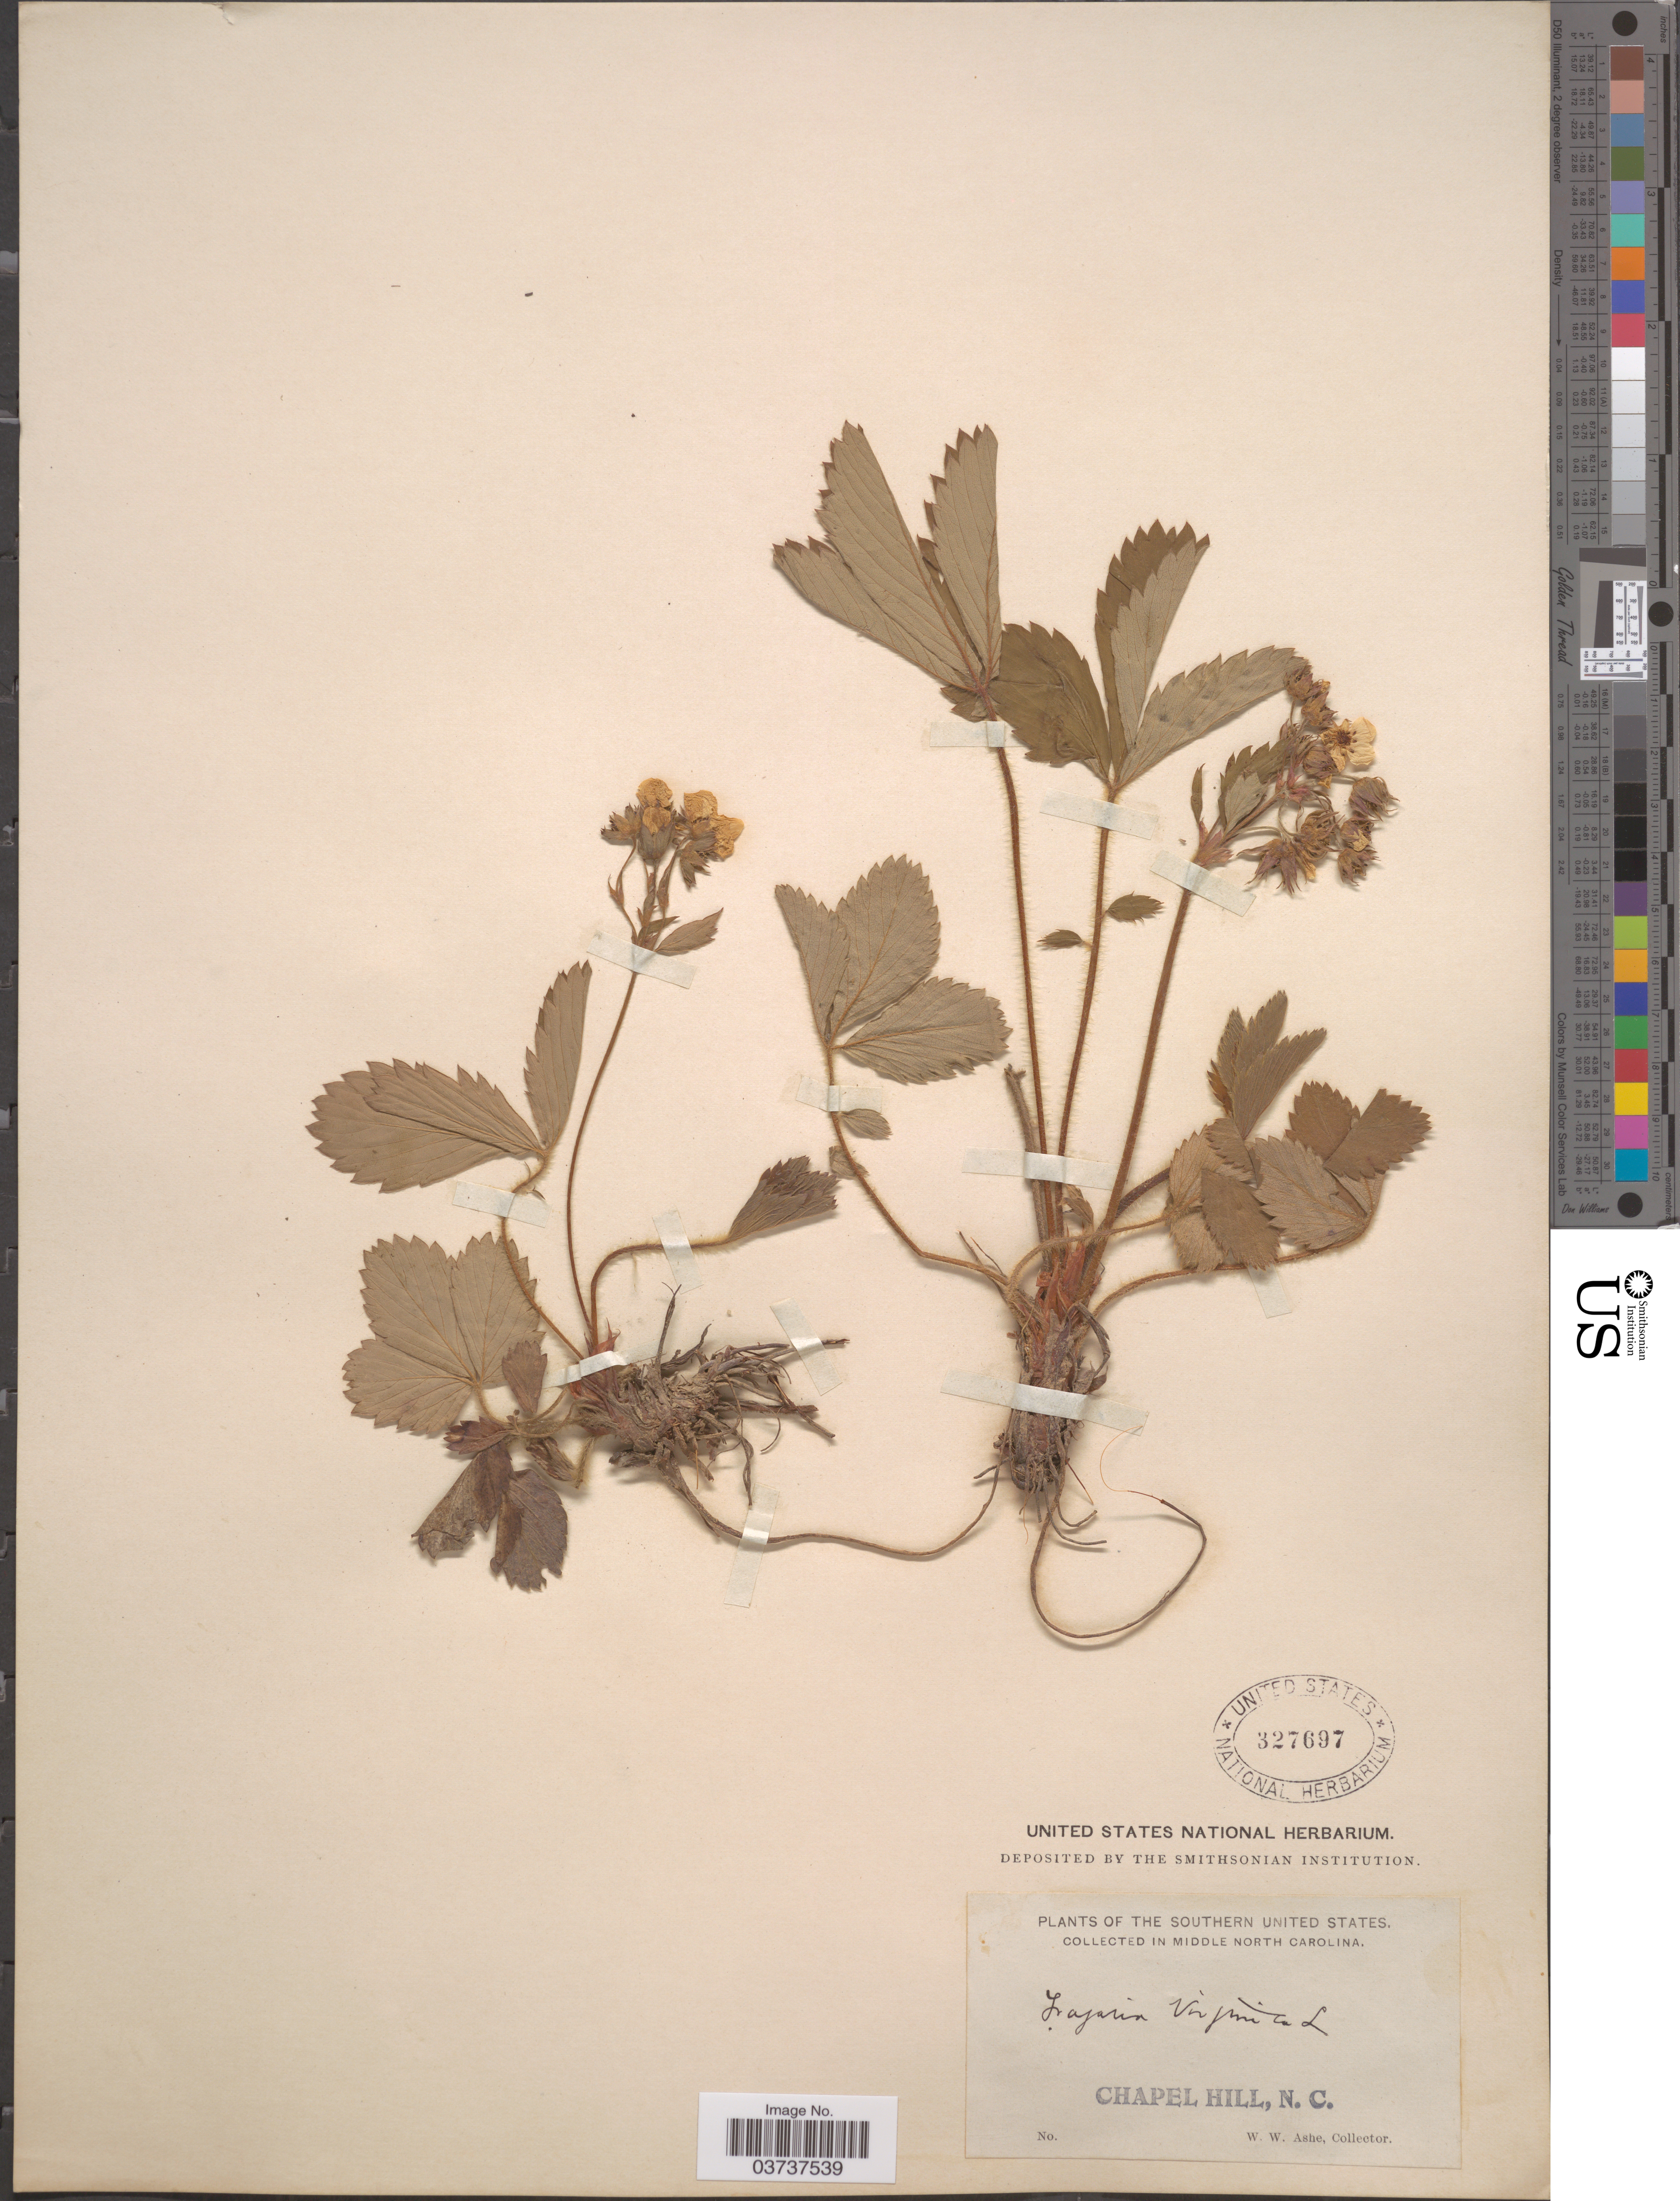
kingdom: Plantae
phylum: Tracheophyta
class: Magnoliopsida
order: Rosales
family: Rosaceae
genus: Fragaria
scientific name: Fragaria virginiana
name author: Mill.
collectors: W. W. Ashe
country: United States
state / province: North Carolina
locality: Southern United States. Middle North Carolina. Chapel Hill.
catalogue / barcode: US 327697